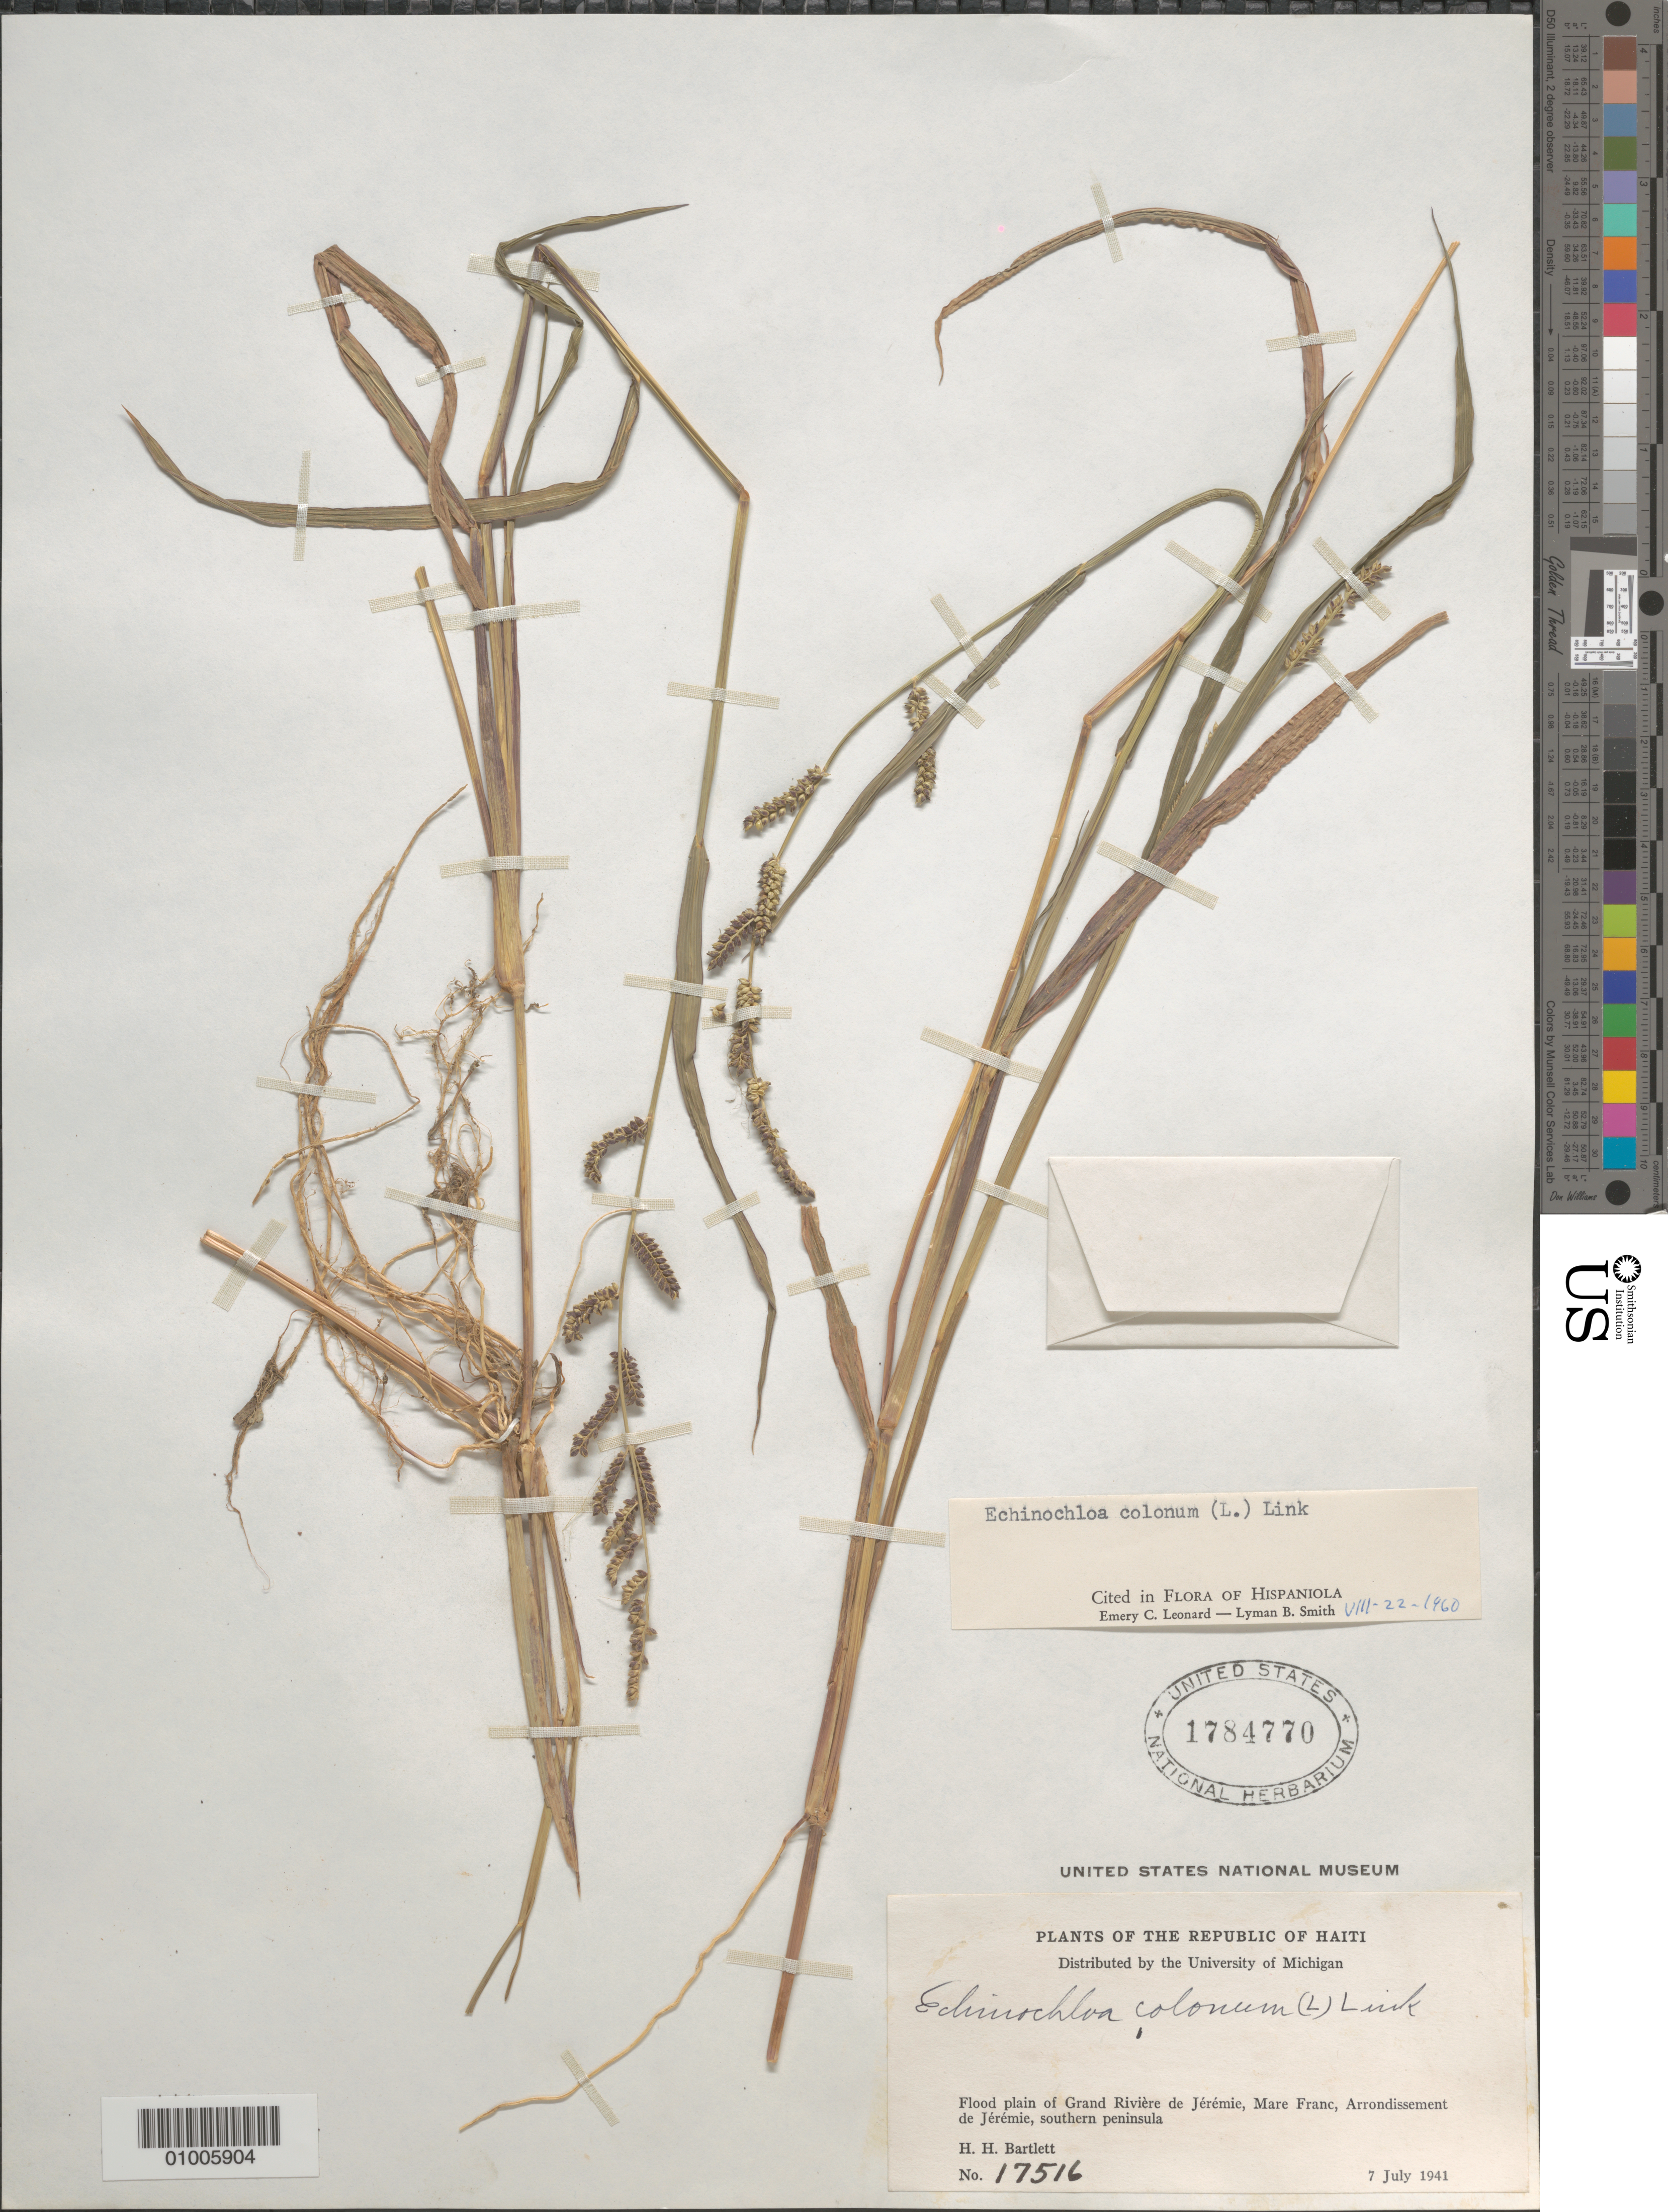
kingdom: Plantae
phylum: Tracheophyta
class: Liliopsida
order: Poales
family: Poaceae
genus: Echinochloa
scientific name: Echinochloa colona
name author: (L.) Link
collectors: H. H. Bartlett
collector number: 17516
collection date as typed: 07 Jul 1941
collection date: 1941-07-07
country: Haiti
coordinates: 0 N, 0 E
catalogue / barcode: US 1784770